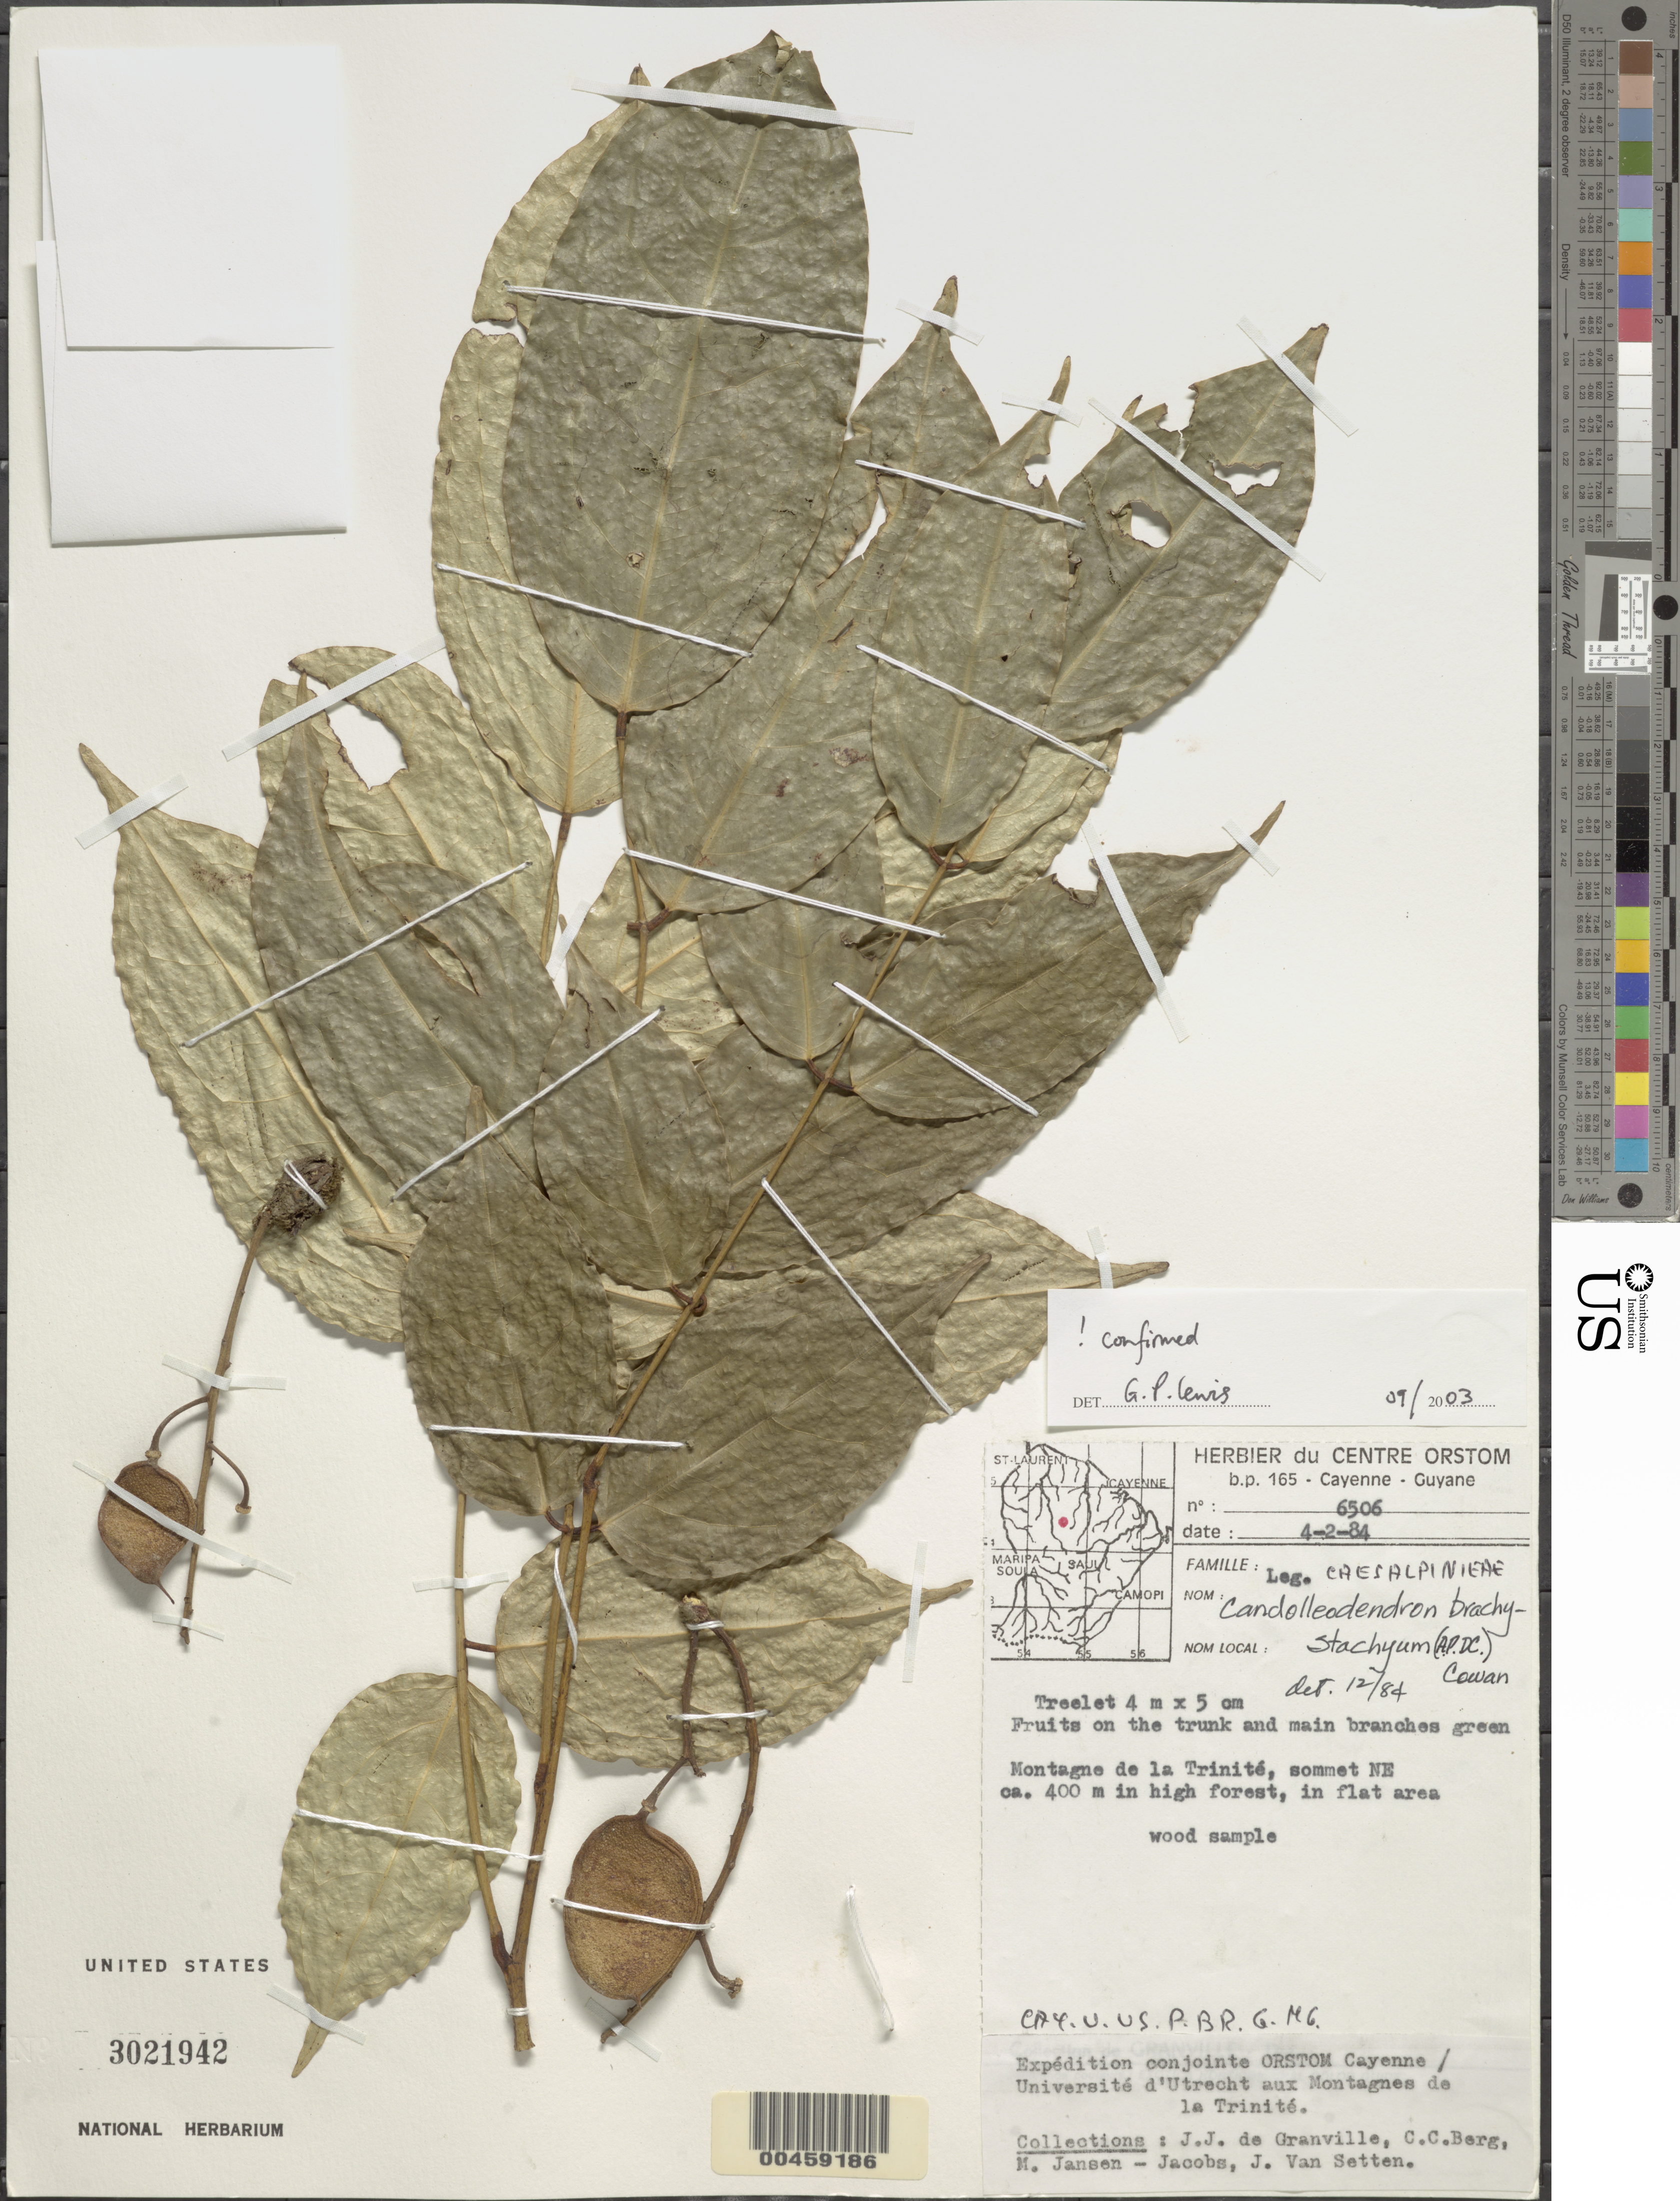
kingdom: Plantae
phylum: Tracheophyta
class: Magnoliopsida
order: Fabales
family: Fabaceae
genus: Candolleodendron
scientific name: Candolleodendron brachystachyum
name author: (DC.) R.S. Cowan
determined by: Cowan, R. S.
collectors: J.-J. de Granville, C. C. Berg, M. J. Jansen-Jacobs & J. van Setten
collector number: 6506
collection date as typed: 04 Feb 1984 or 02 Apr 1984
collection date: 1984-02-04 or 1984-04-02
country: French Guiana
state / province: Cayenne / Saint-Laurent-du-Maroni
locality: Montagne de la trinite. [in former inini arrondissement.]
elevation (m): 400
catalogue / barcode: US 3021942